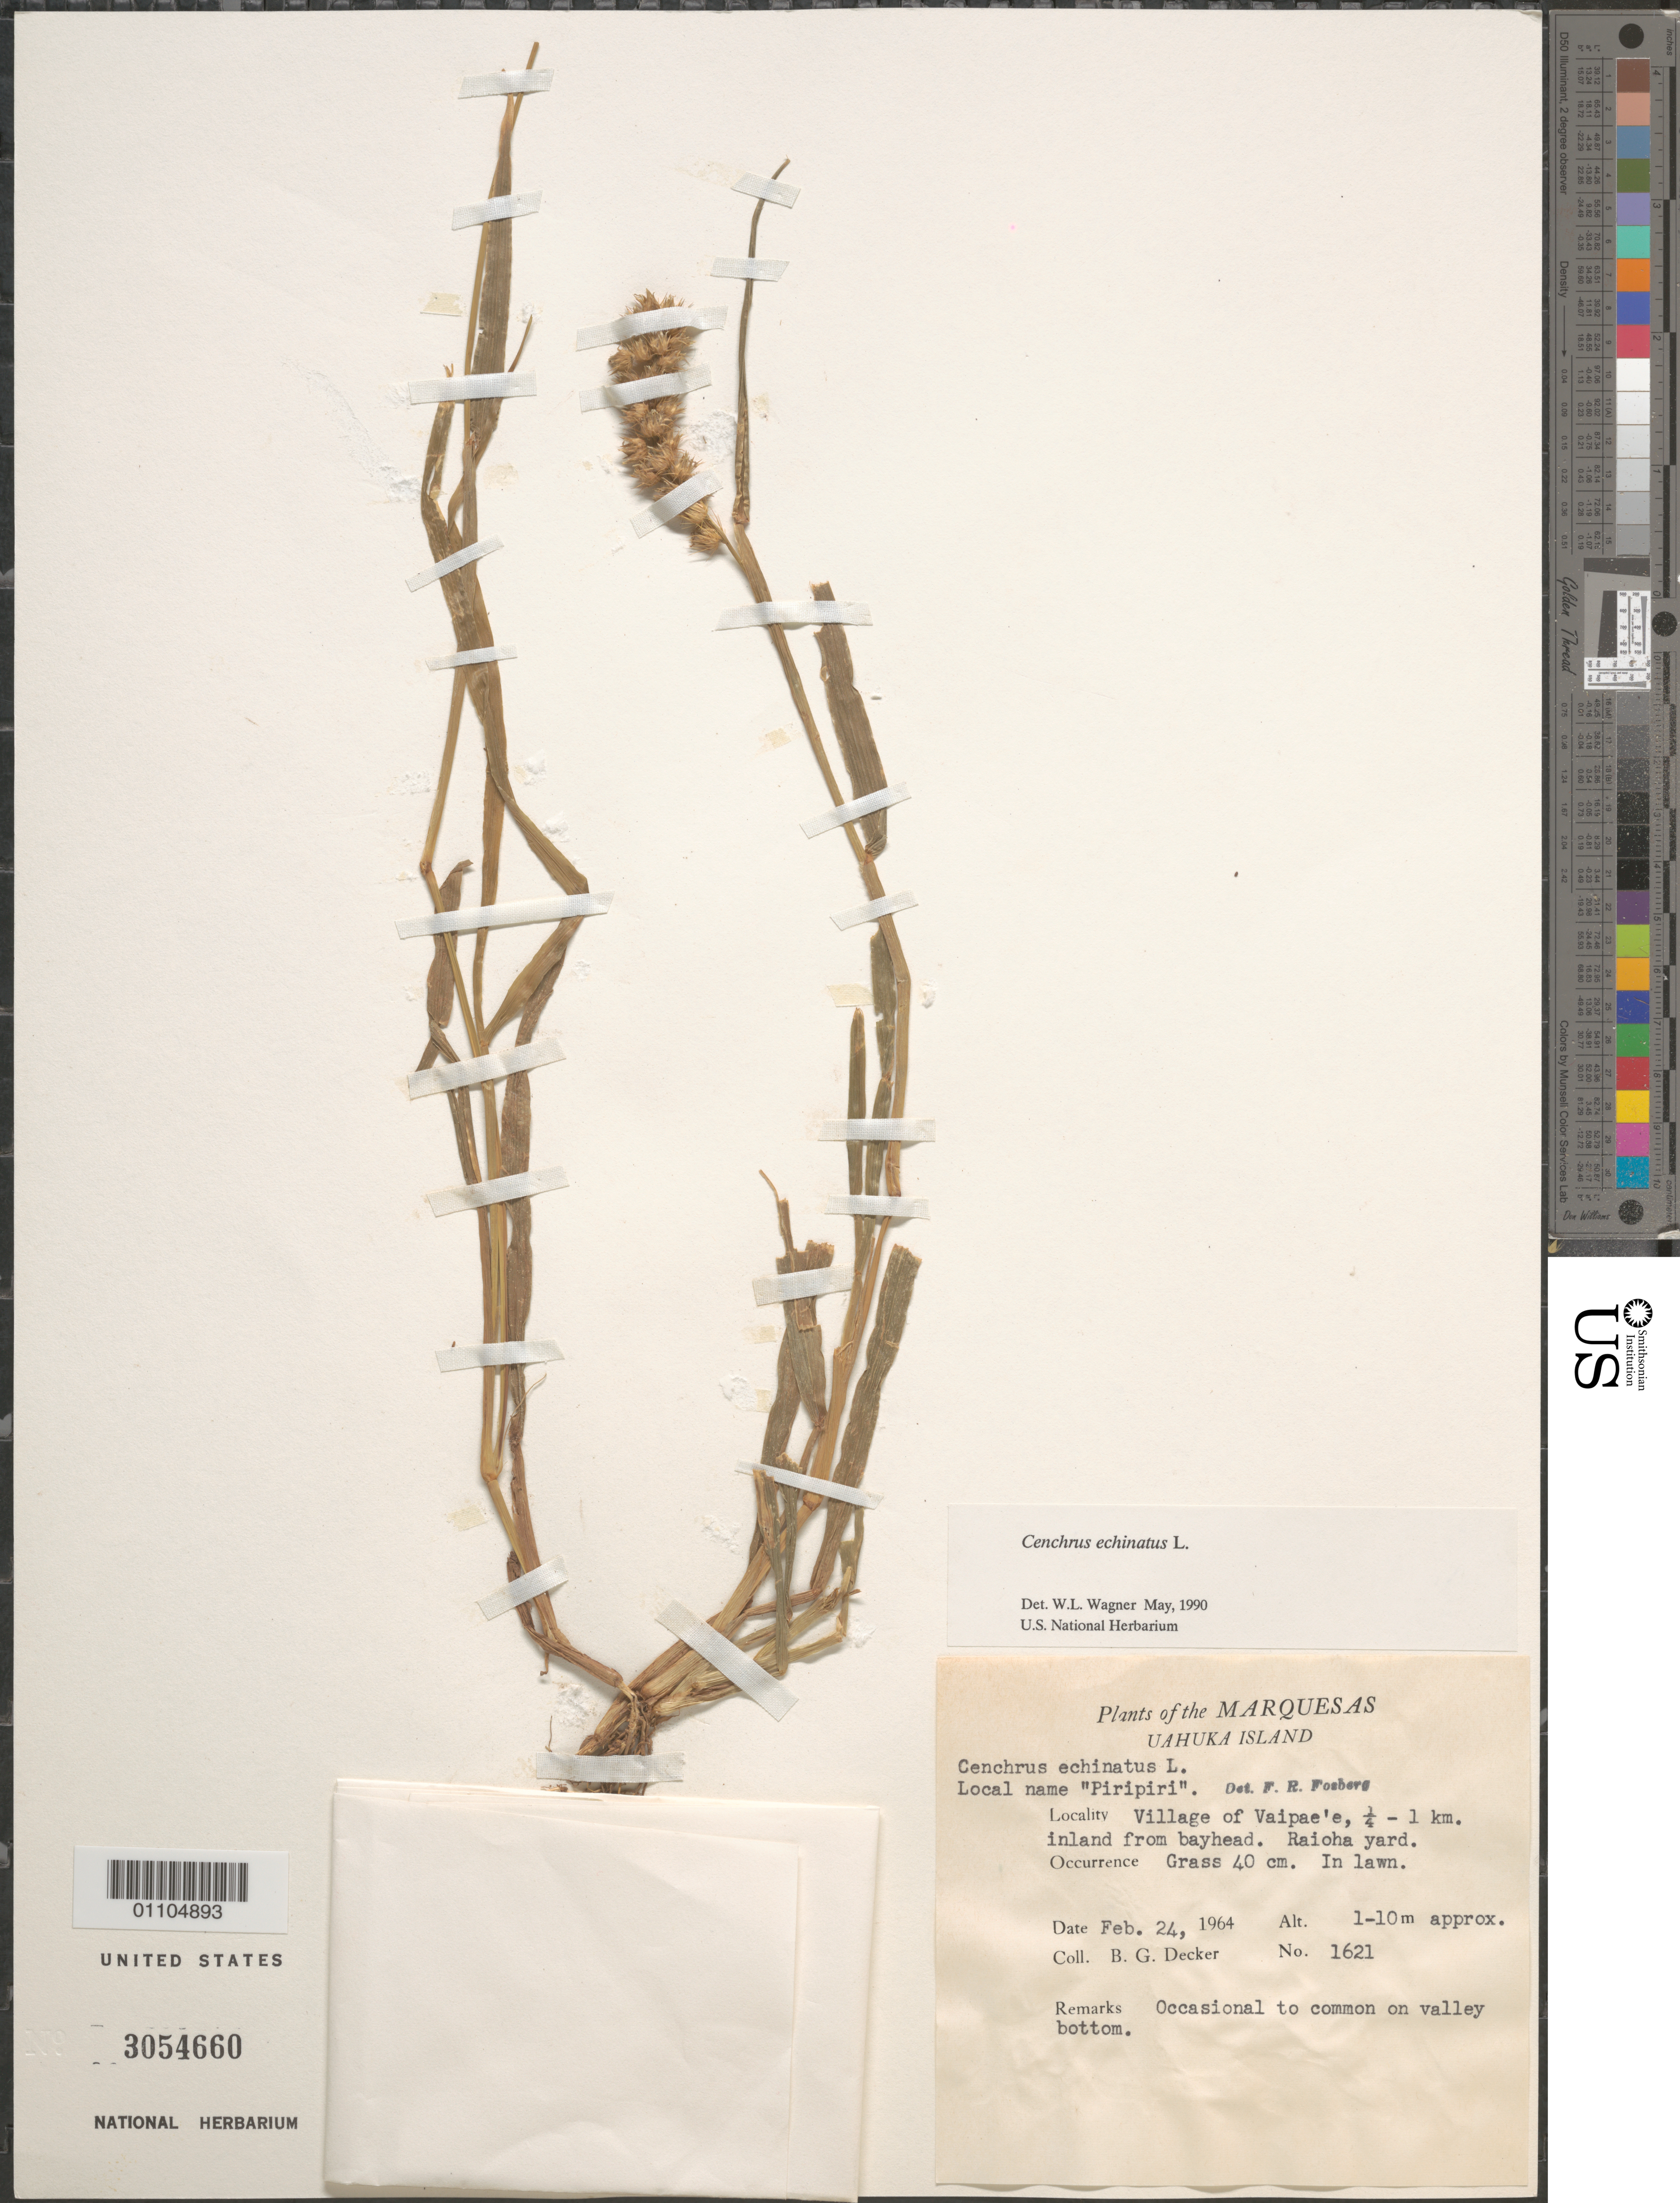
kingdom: Plantae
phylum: Tracheophyta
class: Liliopsida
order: Poales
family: Poaceae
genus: Cenchrus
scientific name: Cenchrus echinatus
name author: L.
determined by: Wagner, W. L., (BOT), Smithsonian Institution - National Museum of Natural History (UNITED STATES)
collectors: B. G. Decker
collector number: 1621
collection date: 1964-02-24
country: French Polynesia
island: Ua Huka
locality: Vaipae'e village, 0.25-1 km inland from bayhead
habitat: Raioha yard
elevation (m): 1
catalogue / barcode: US 3054660